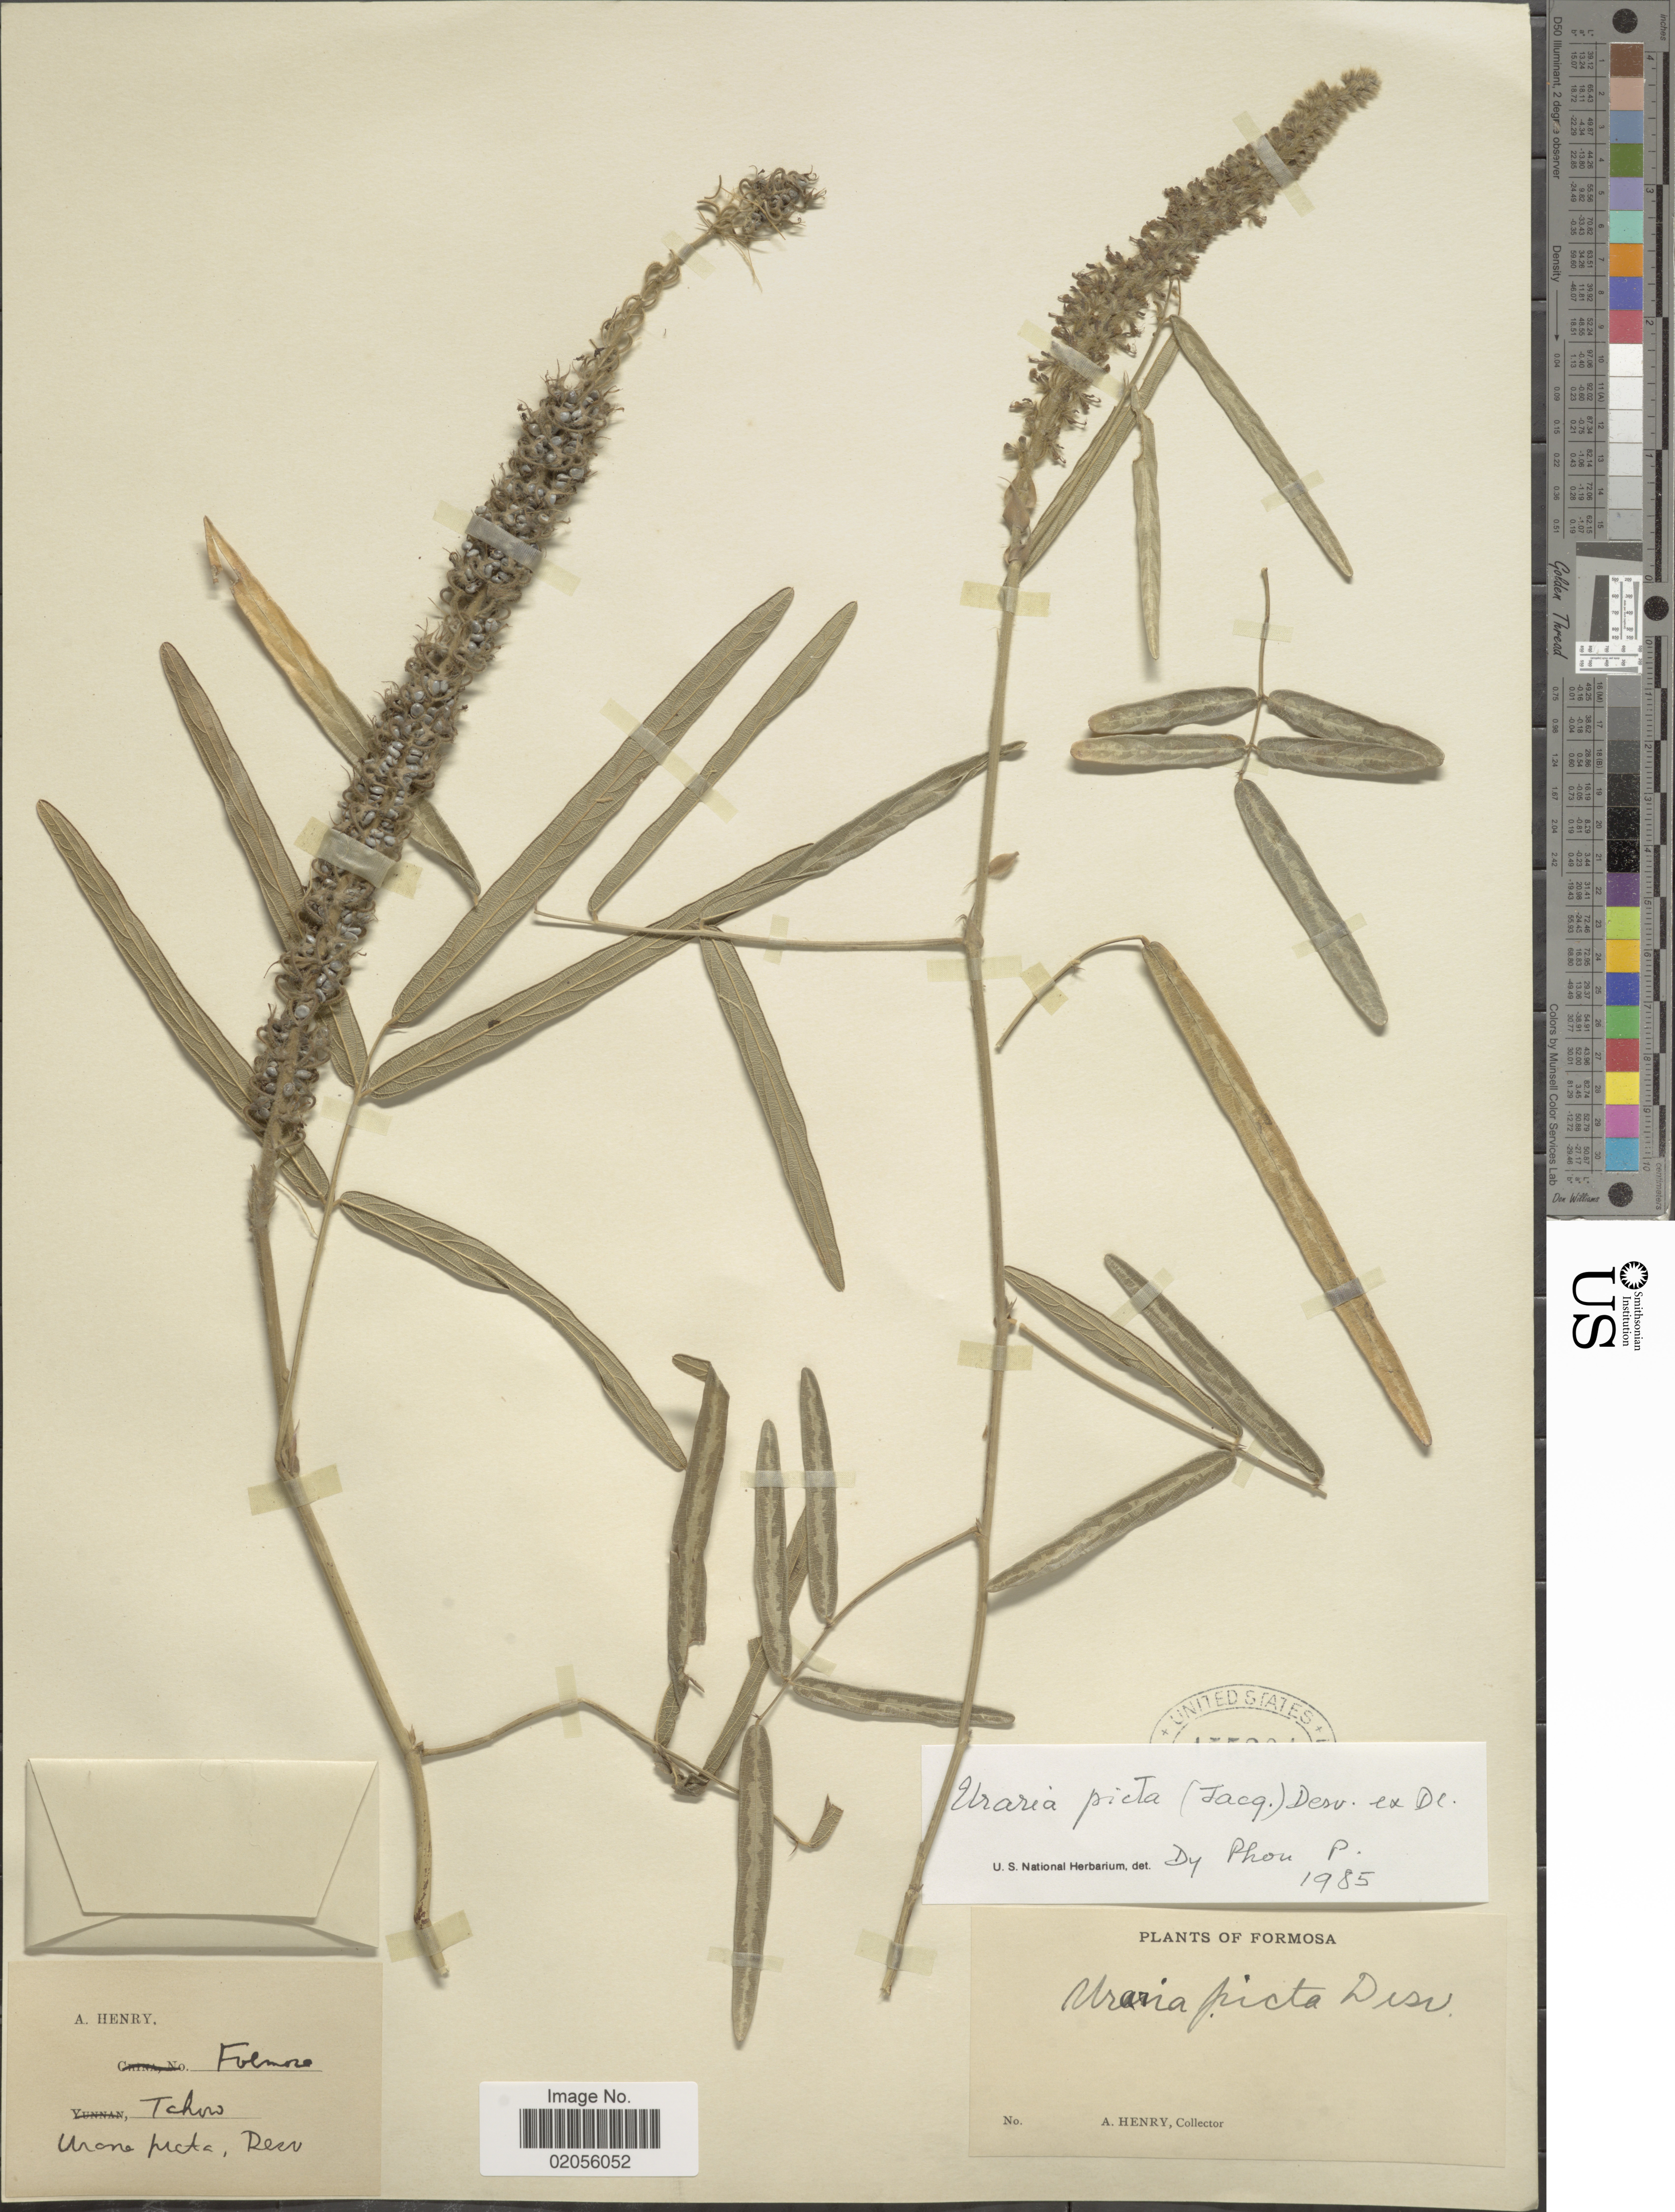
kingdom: Plantae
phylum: Tracheophyta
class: Magnoliopsida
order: Fabales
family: Fabaceae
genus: Uraria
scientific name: Uraria picta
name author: (Jacq.) DC.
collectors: A. Henry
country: Taiwan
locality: Formosa. Tchow